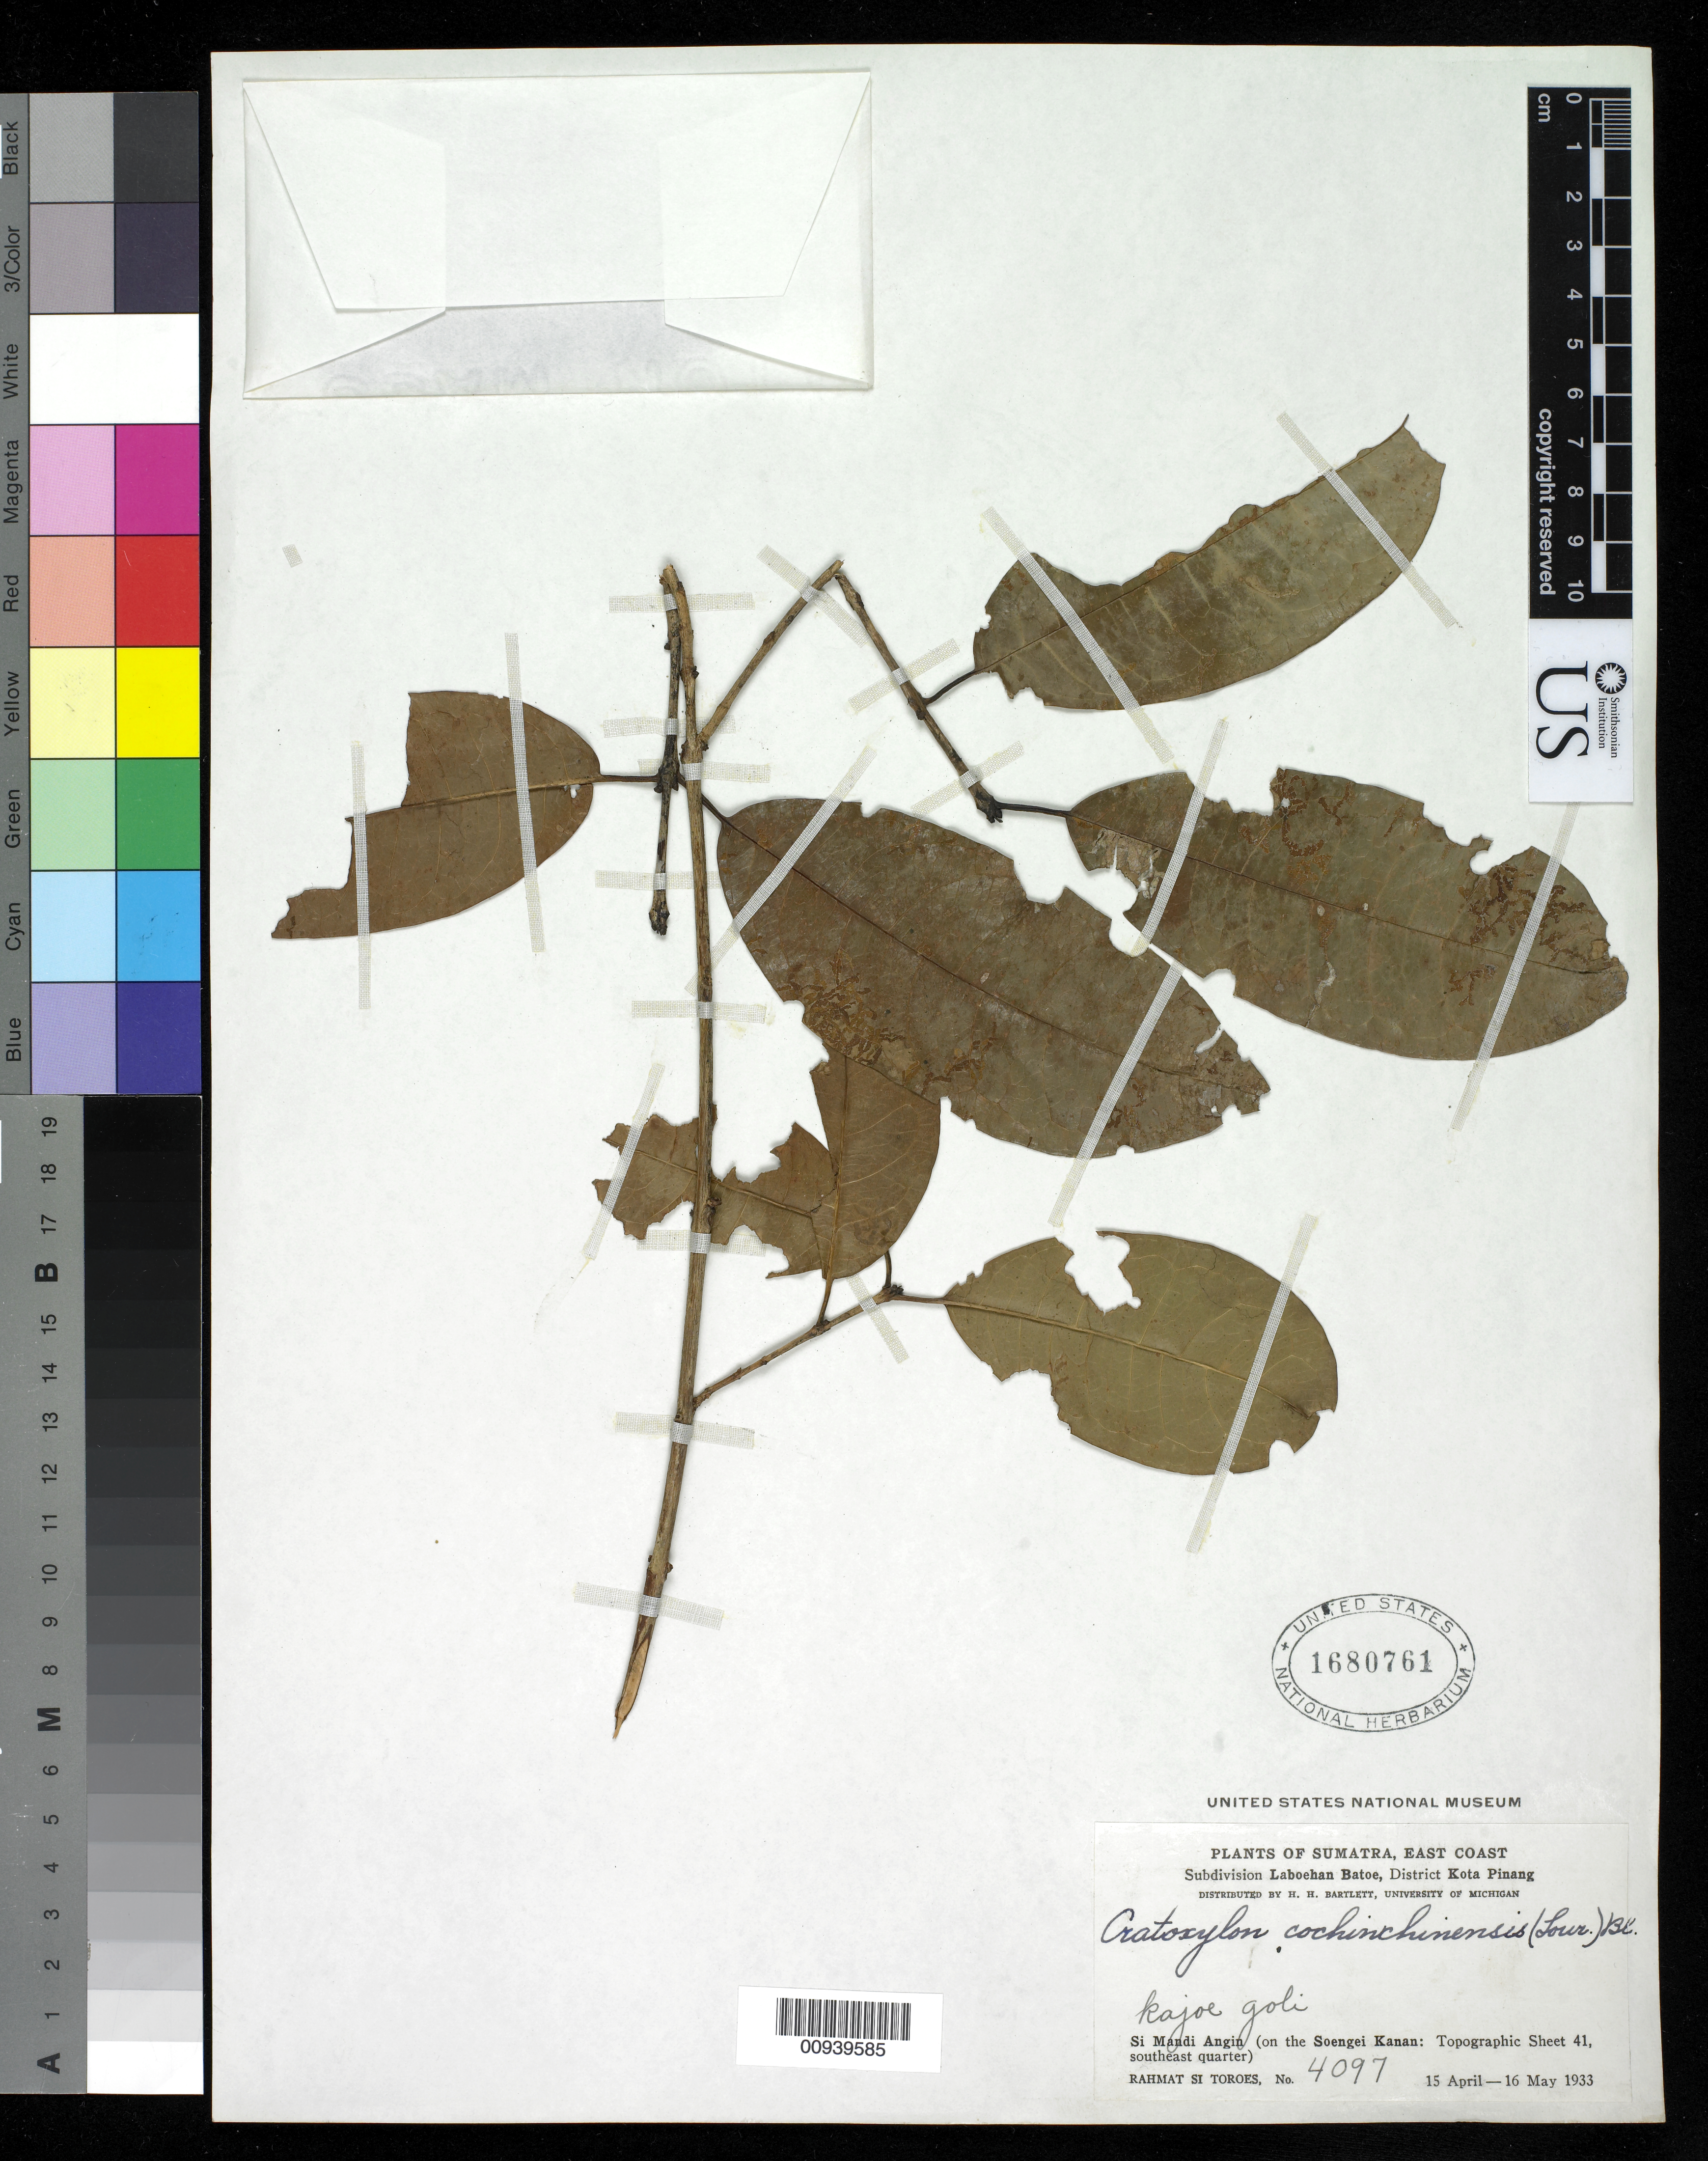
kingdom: Plantae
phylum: Tracheophyta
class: Magnoliopsida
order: Malpighiales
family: Hypericaceae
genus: Cratoxylum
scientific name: Cratoxylum cochinchinense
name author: (Lour.) Blume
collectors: Rahmat Si Boeea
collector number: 4097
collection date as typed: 15 Apr 1933 to 16 May 1933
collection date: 1933-04-15/1933-05-16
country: Indonesia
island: Sumatra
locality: Subdivision Laboehan Batoe, District Kota Pinang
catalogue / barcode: US 1680761